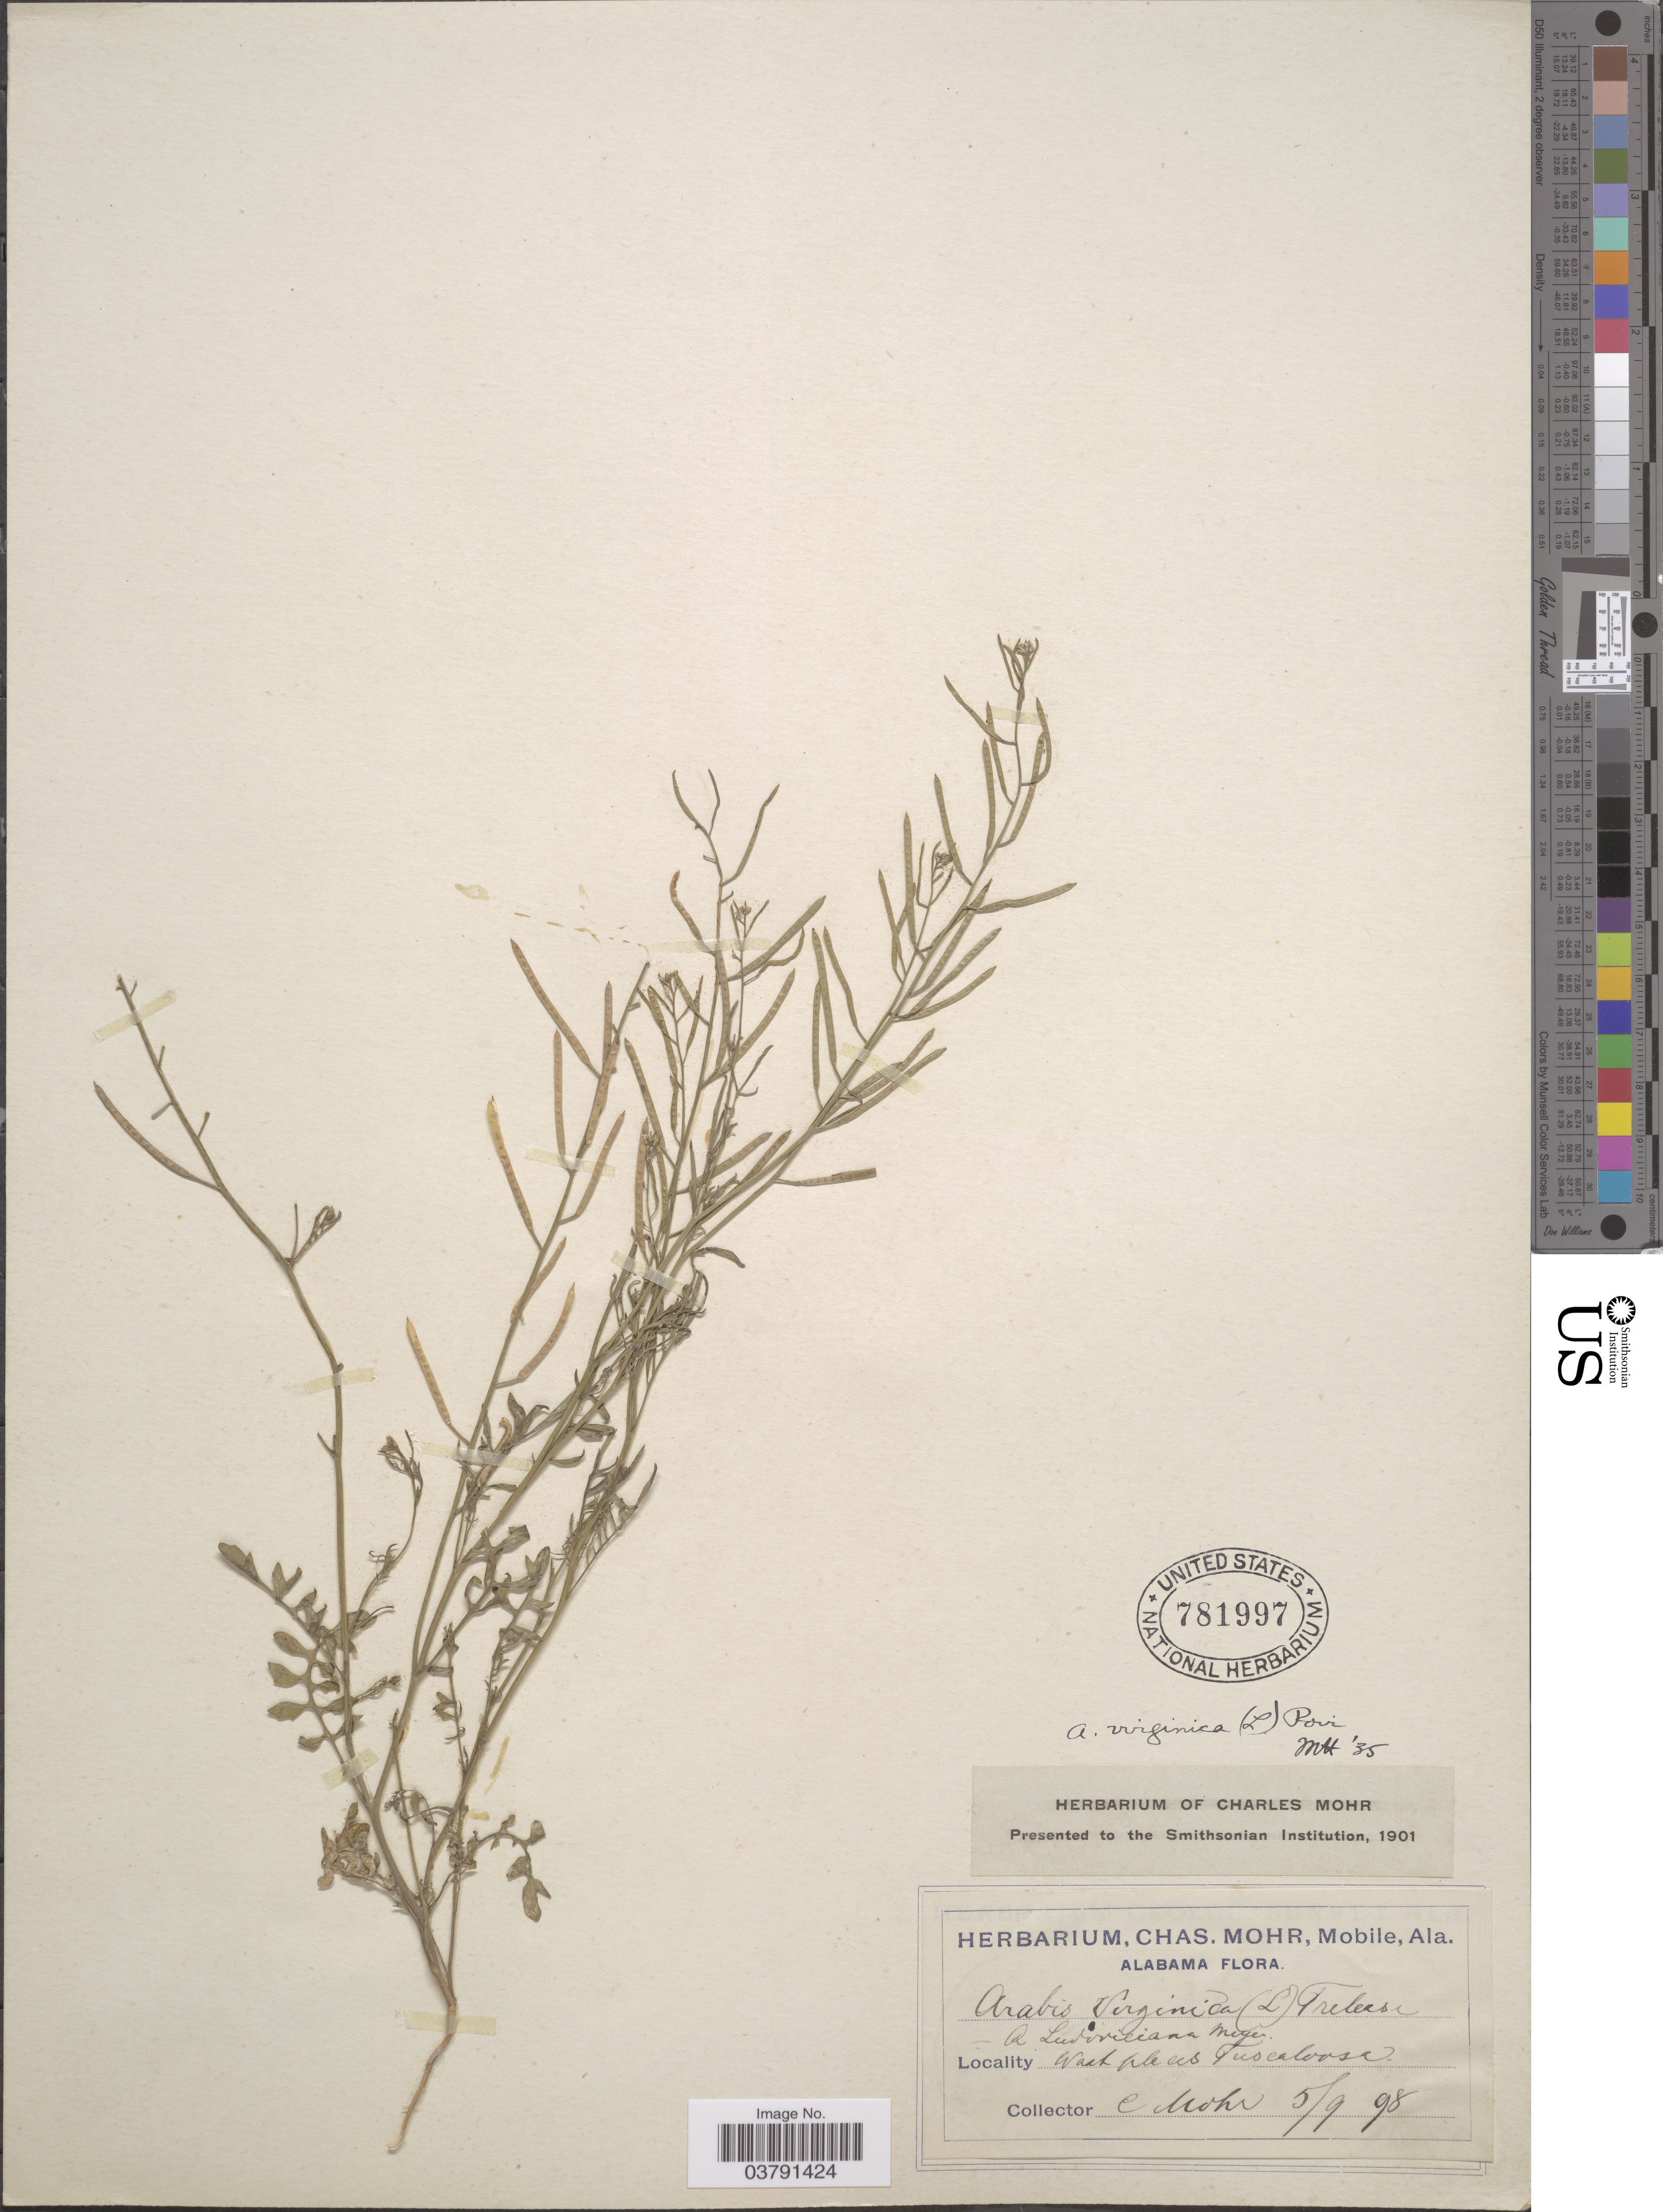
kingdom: Plantae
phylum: Tracheophyta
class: Magnoliopsida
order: Brassicales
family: Brassicaceae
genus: Planodes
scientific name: Planodes virginicum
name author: (L.) Greene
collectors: C. T. Mohr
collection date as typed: Transcribed d/m/y: 9/5/98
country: United States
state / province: Alabama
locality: Waste places Tuscaloosa.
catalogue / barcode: US 781997